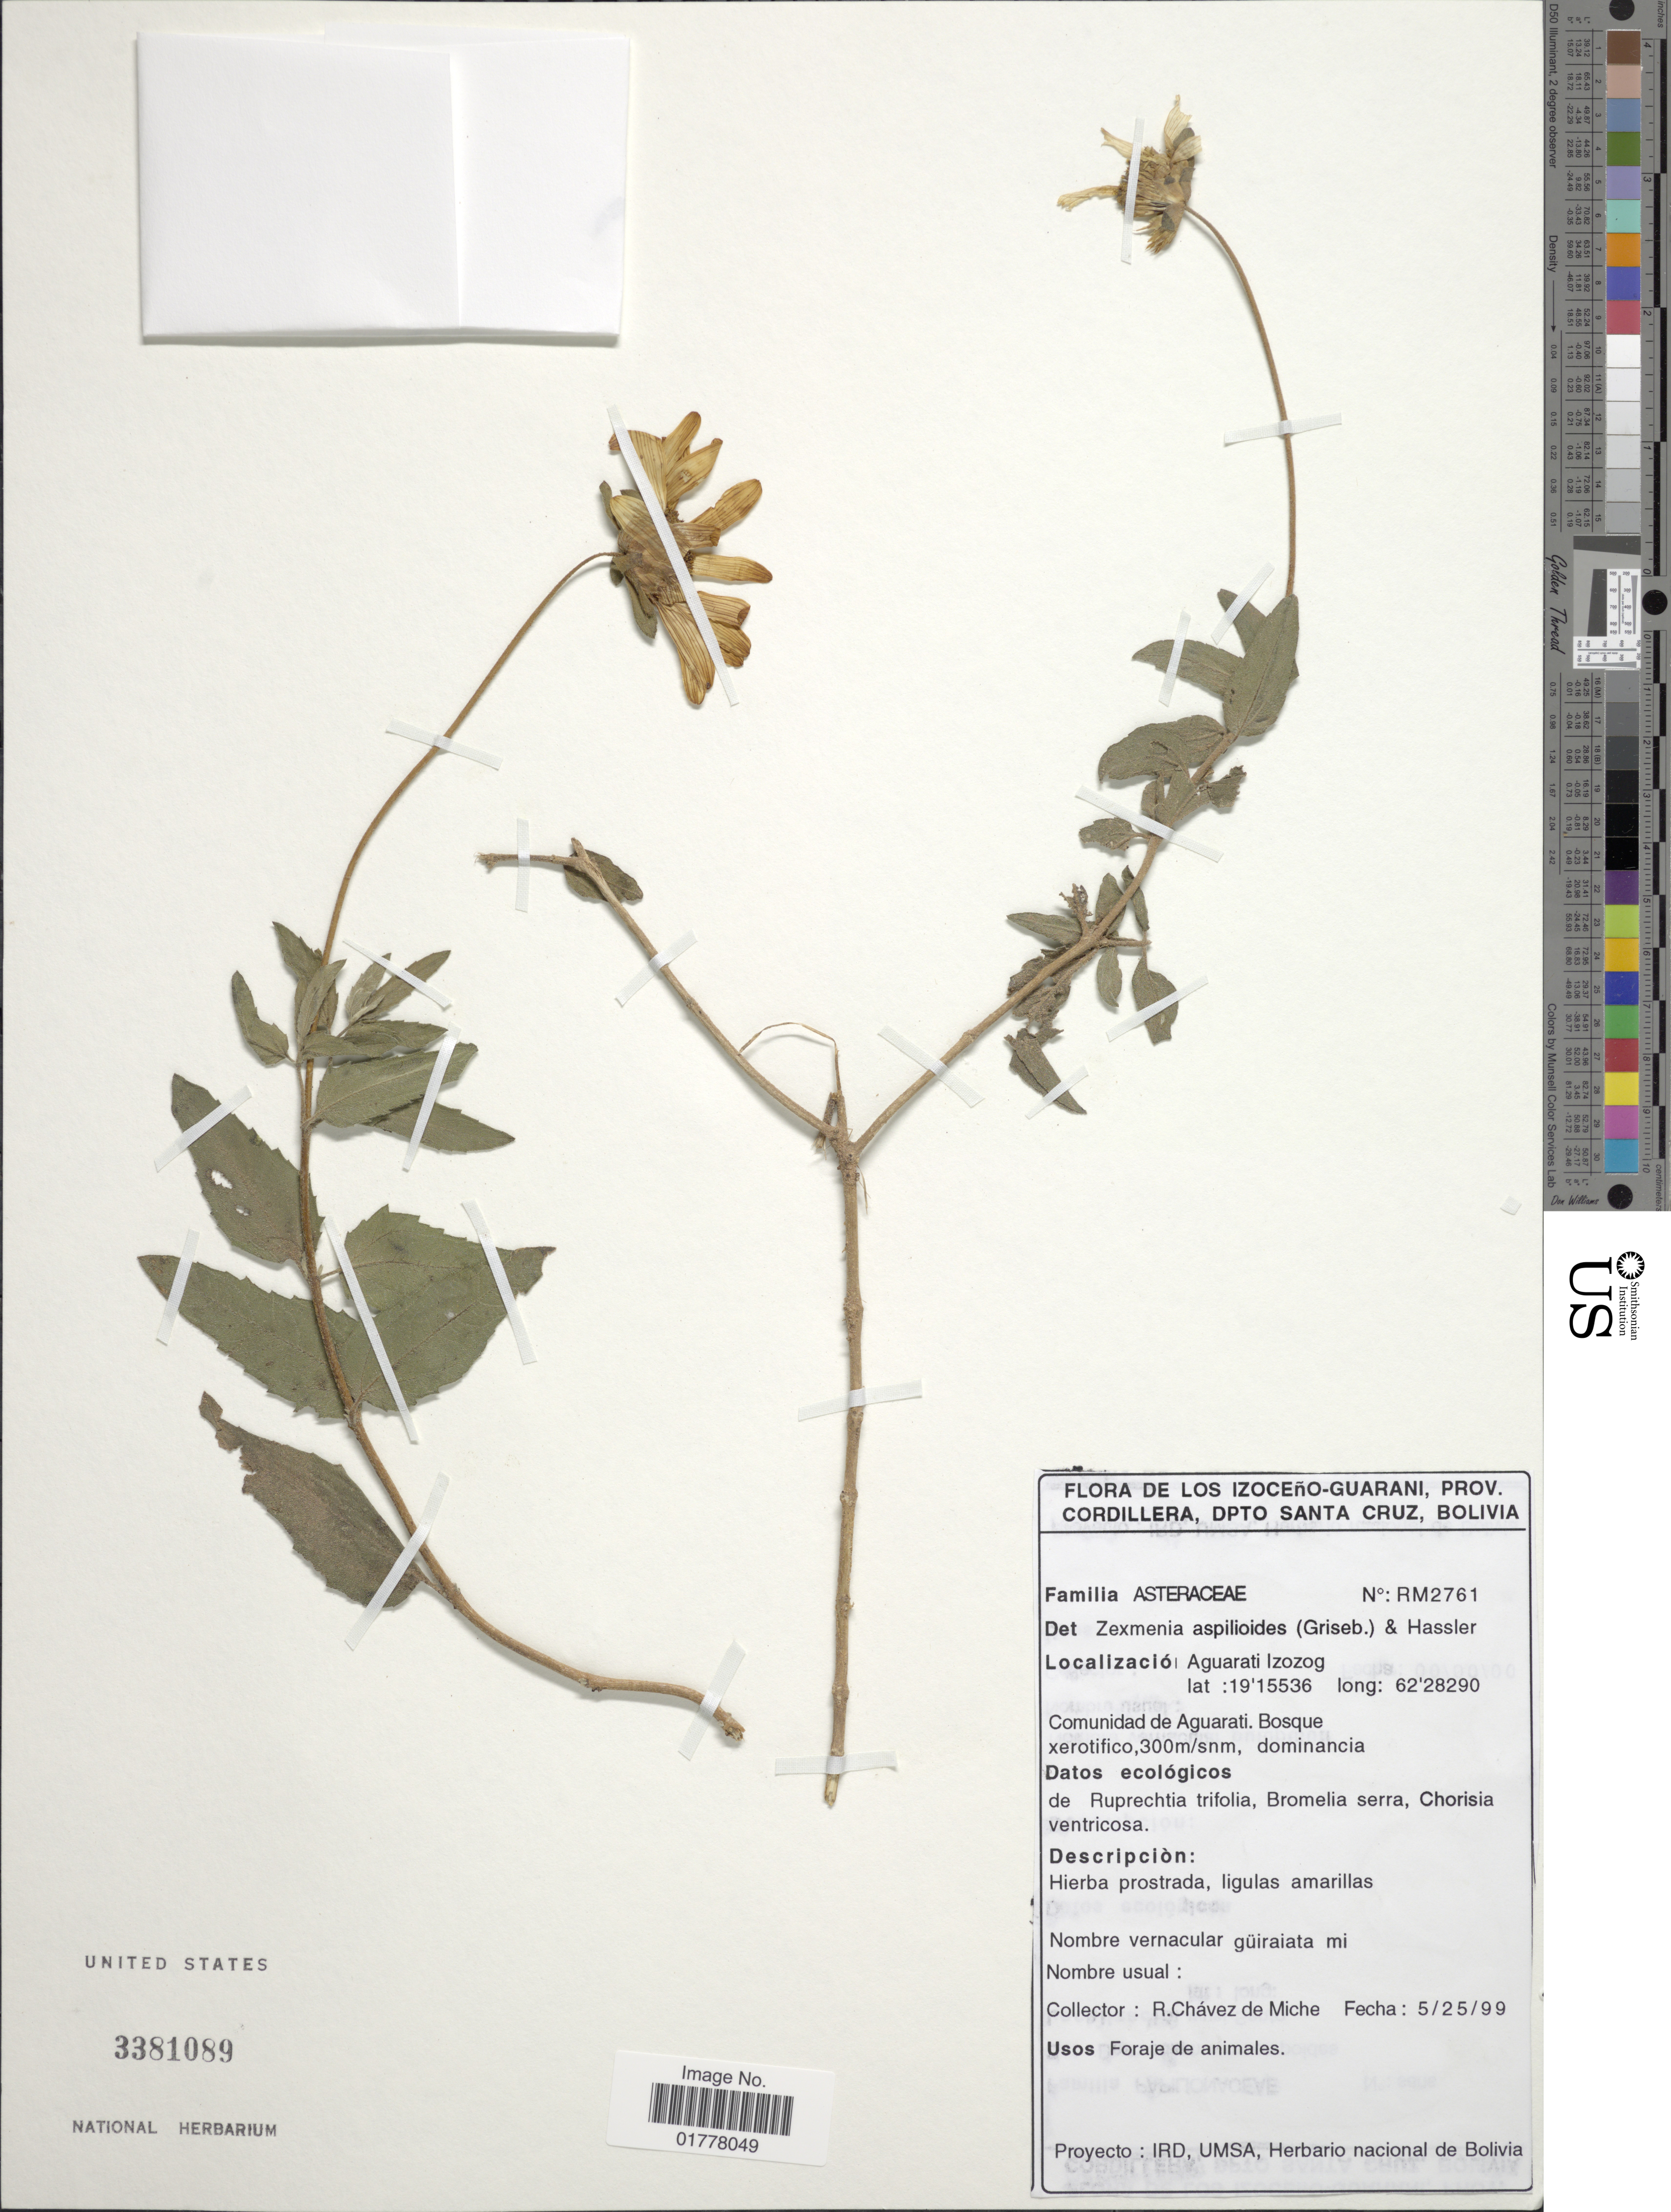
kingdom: Plantae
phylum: Tracheophyta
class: Magnoliopsida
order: Asterales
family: Asteraceae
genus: Angelphytum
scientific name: Angelphytum aspilioides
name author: (Griseb.) H. Rob.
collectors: R. Chávez de Miche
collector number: RM2761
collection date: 1999-05-25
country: Bolivia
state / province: Santa Cruz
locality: Los Izoceño - Guarani, prov. Cordillera, Dpto Santa Cruz, Bolivia. Comunidad de Aguarati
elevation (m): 300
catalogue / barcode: US 3381089